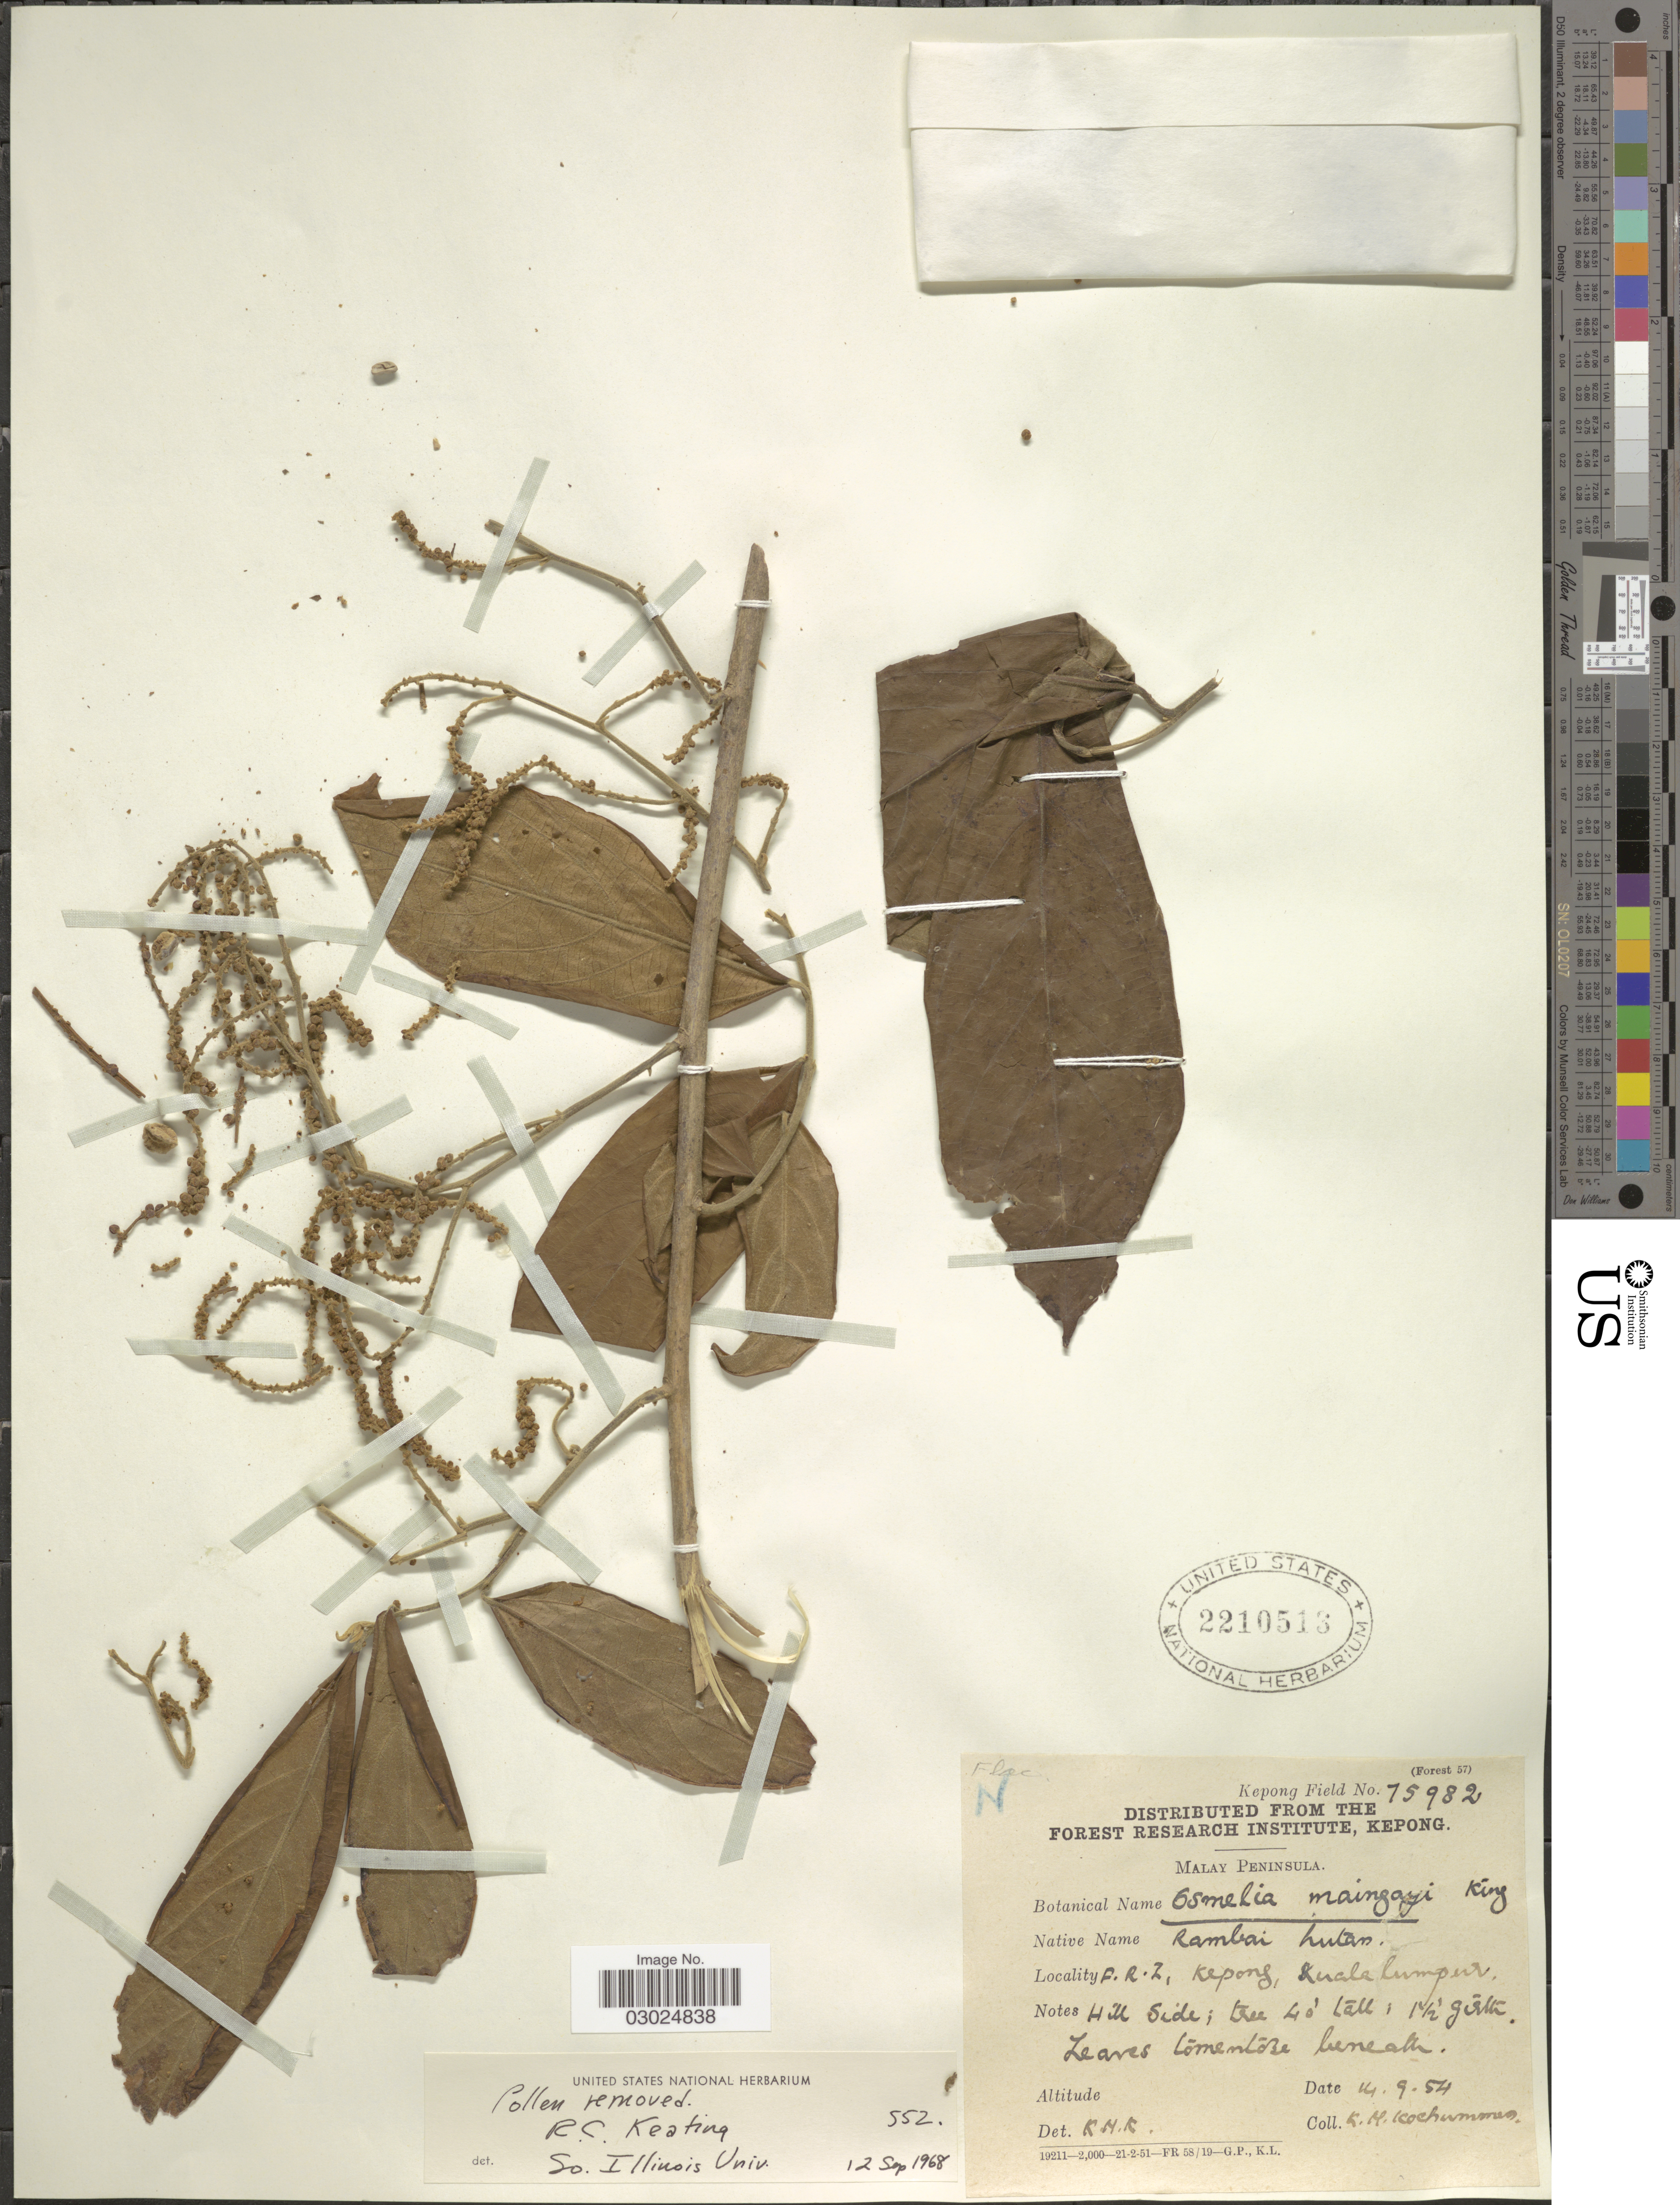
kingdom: Plantae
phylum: Tracheophyta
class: Magnoliopsida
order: Malpighiales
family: Salicaceae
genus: Osmelia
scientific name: Osmelia maingayi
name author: King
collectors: K. Kochummen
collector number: Kepong Field 75982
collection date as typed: Transcribed d/m/y: 14/9/54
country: Malaysia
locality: Malay Peninsula, F.R.I., Kepong, Kuala lumpar.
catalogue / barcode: US 2210513